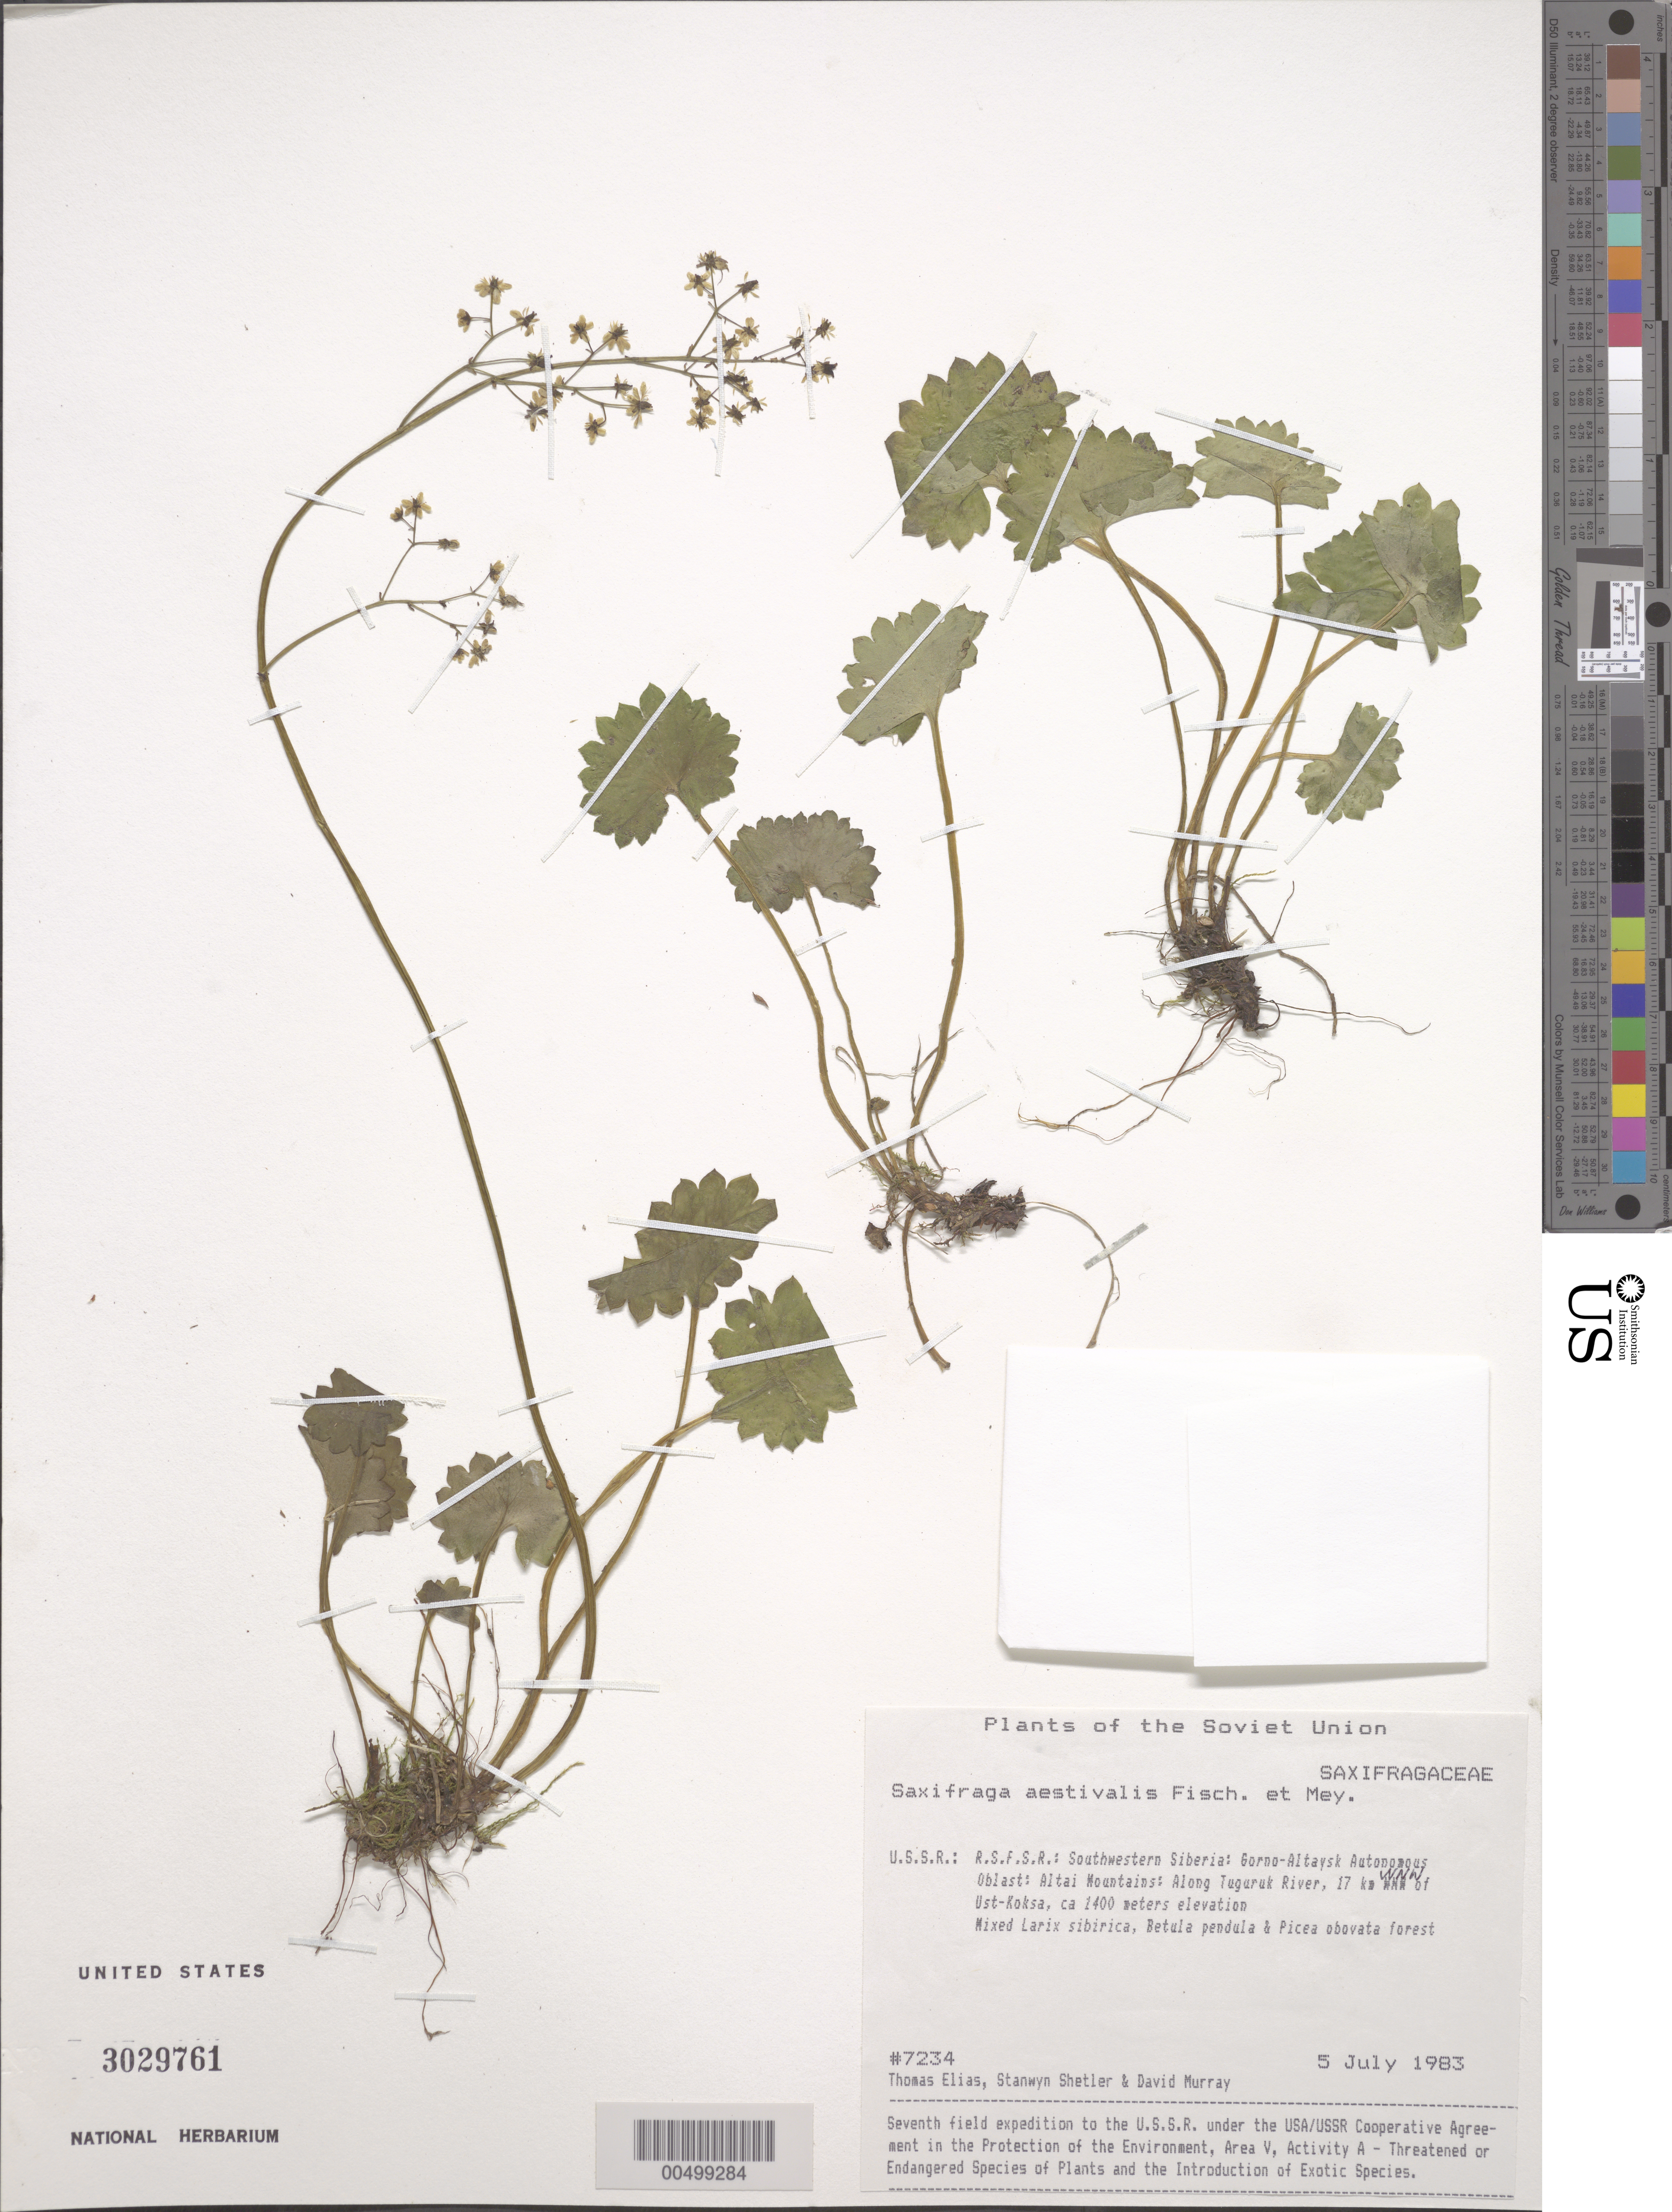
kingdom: Plantae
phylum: Tracheophyta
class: Magnoliopsida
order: Saxifragales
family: Saxifragaceae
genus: Micranthes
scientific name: Micranthes punctata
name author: (L.) Losinsk.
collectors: T. Elias, S. Shetler & D. F. Murray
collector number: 7234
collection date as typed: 05 Jul 1983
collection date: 1983-07-05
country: Russian Federation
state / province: Altai Republic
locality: Altai Mountains, along Tuguruk River, 17 km WNW of Ust-Koksa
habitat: mixed Larix sibirica, Betula pendula and Picea obovata forest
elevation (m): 1400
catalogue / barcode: US 3029761